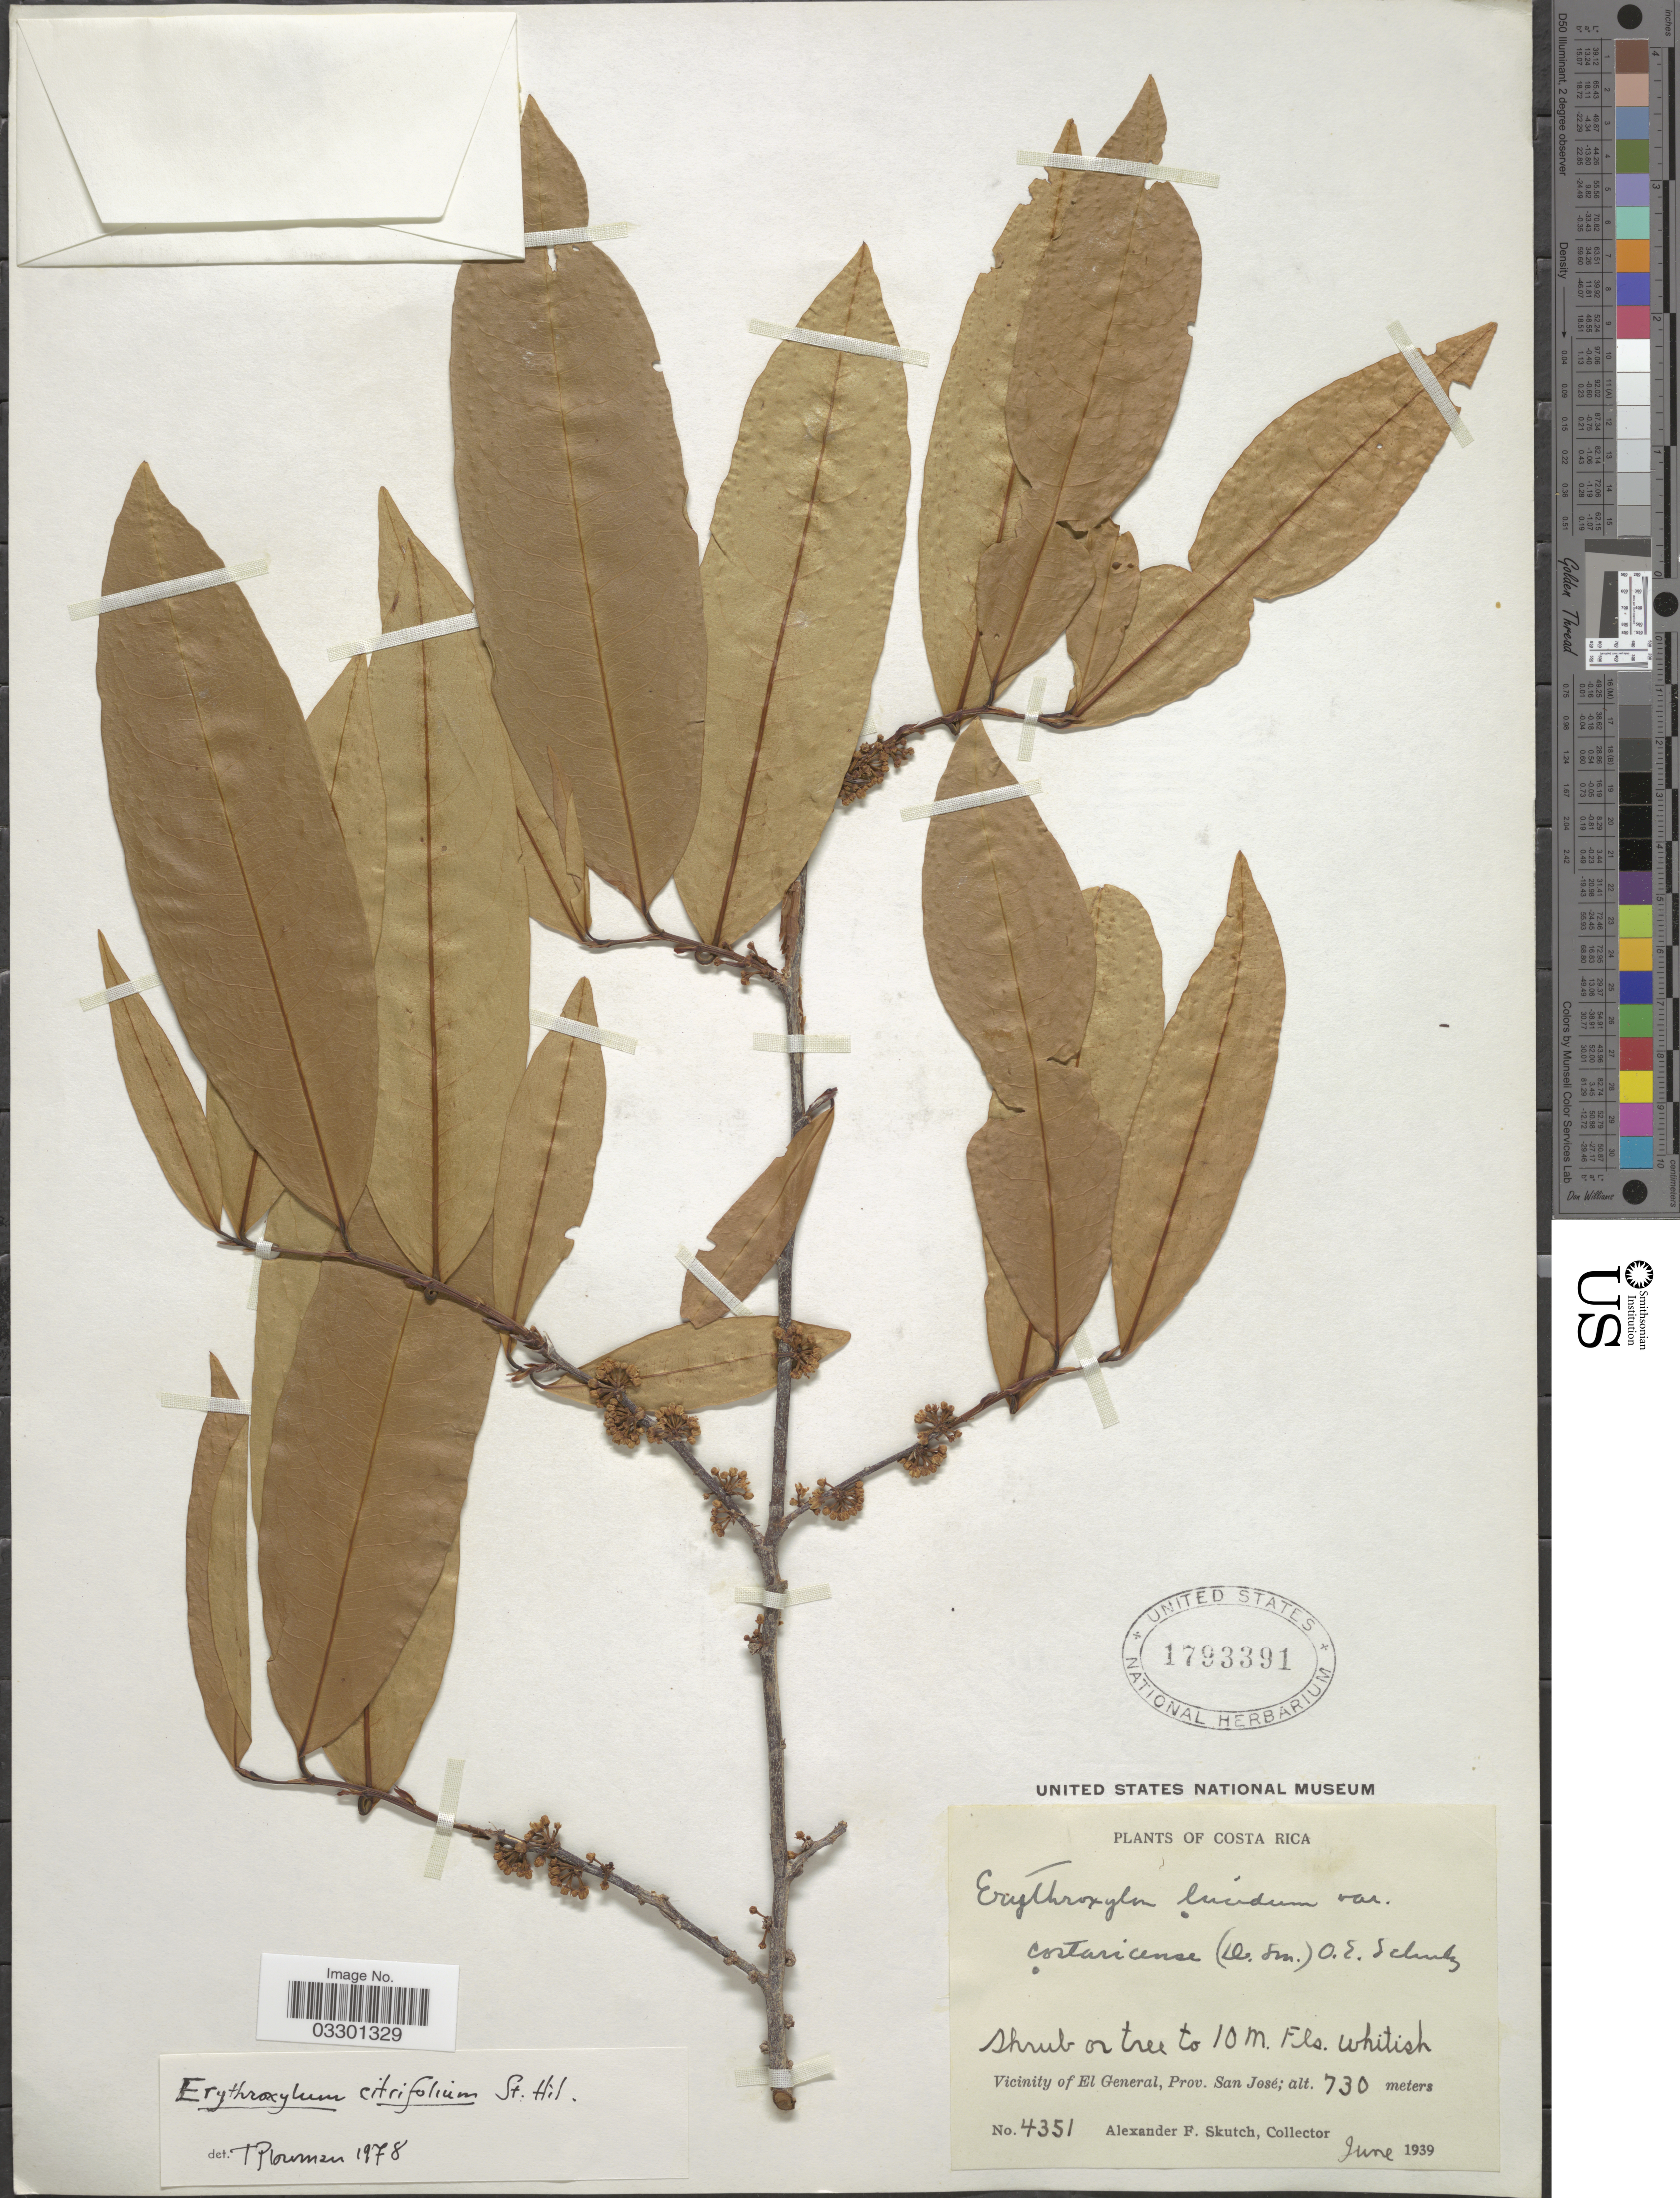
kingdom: Plantae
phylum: Tracheophyta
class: Magnoliopsida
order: Malpighiales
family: Erythroxylaceae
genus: Erythroxylum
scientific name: Erythroxylum citrifolium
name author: A. St.-Hil.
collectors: A. F. Skutch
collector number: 4351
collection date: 1939-06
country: Costa Rica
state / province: San José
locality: Vicinity of El General.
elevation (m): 730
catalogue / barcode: US 1793391